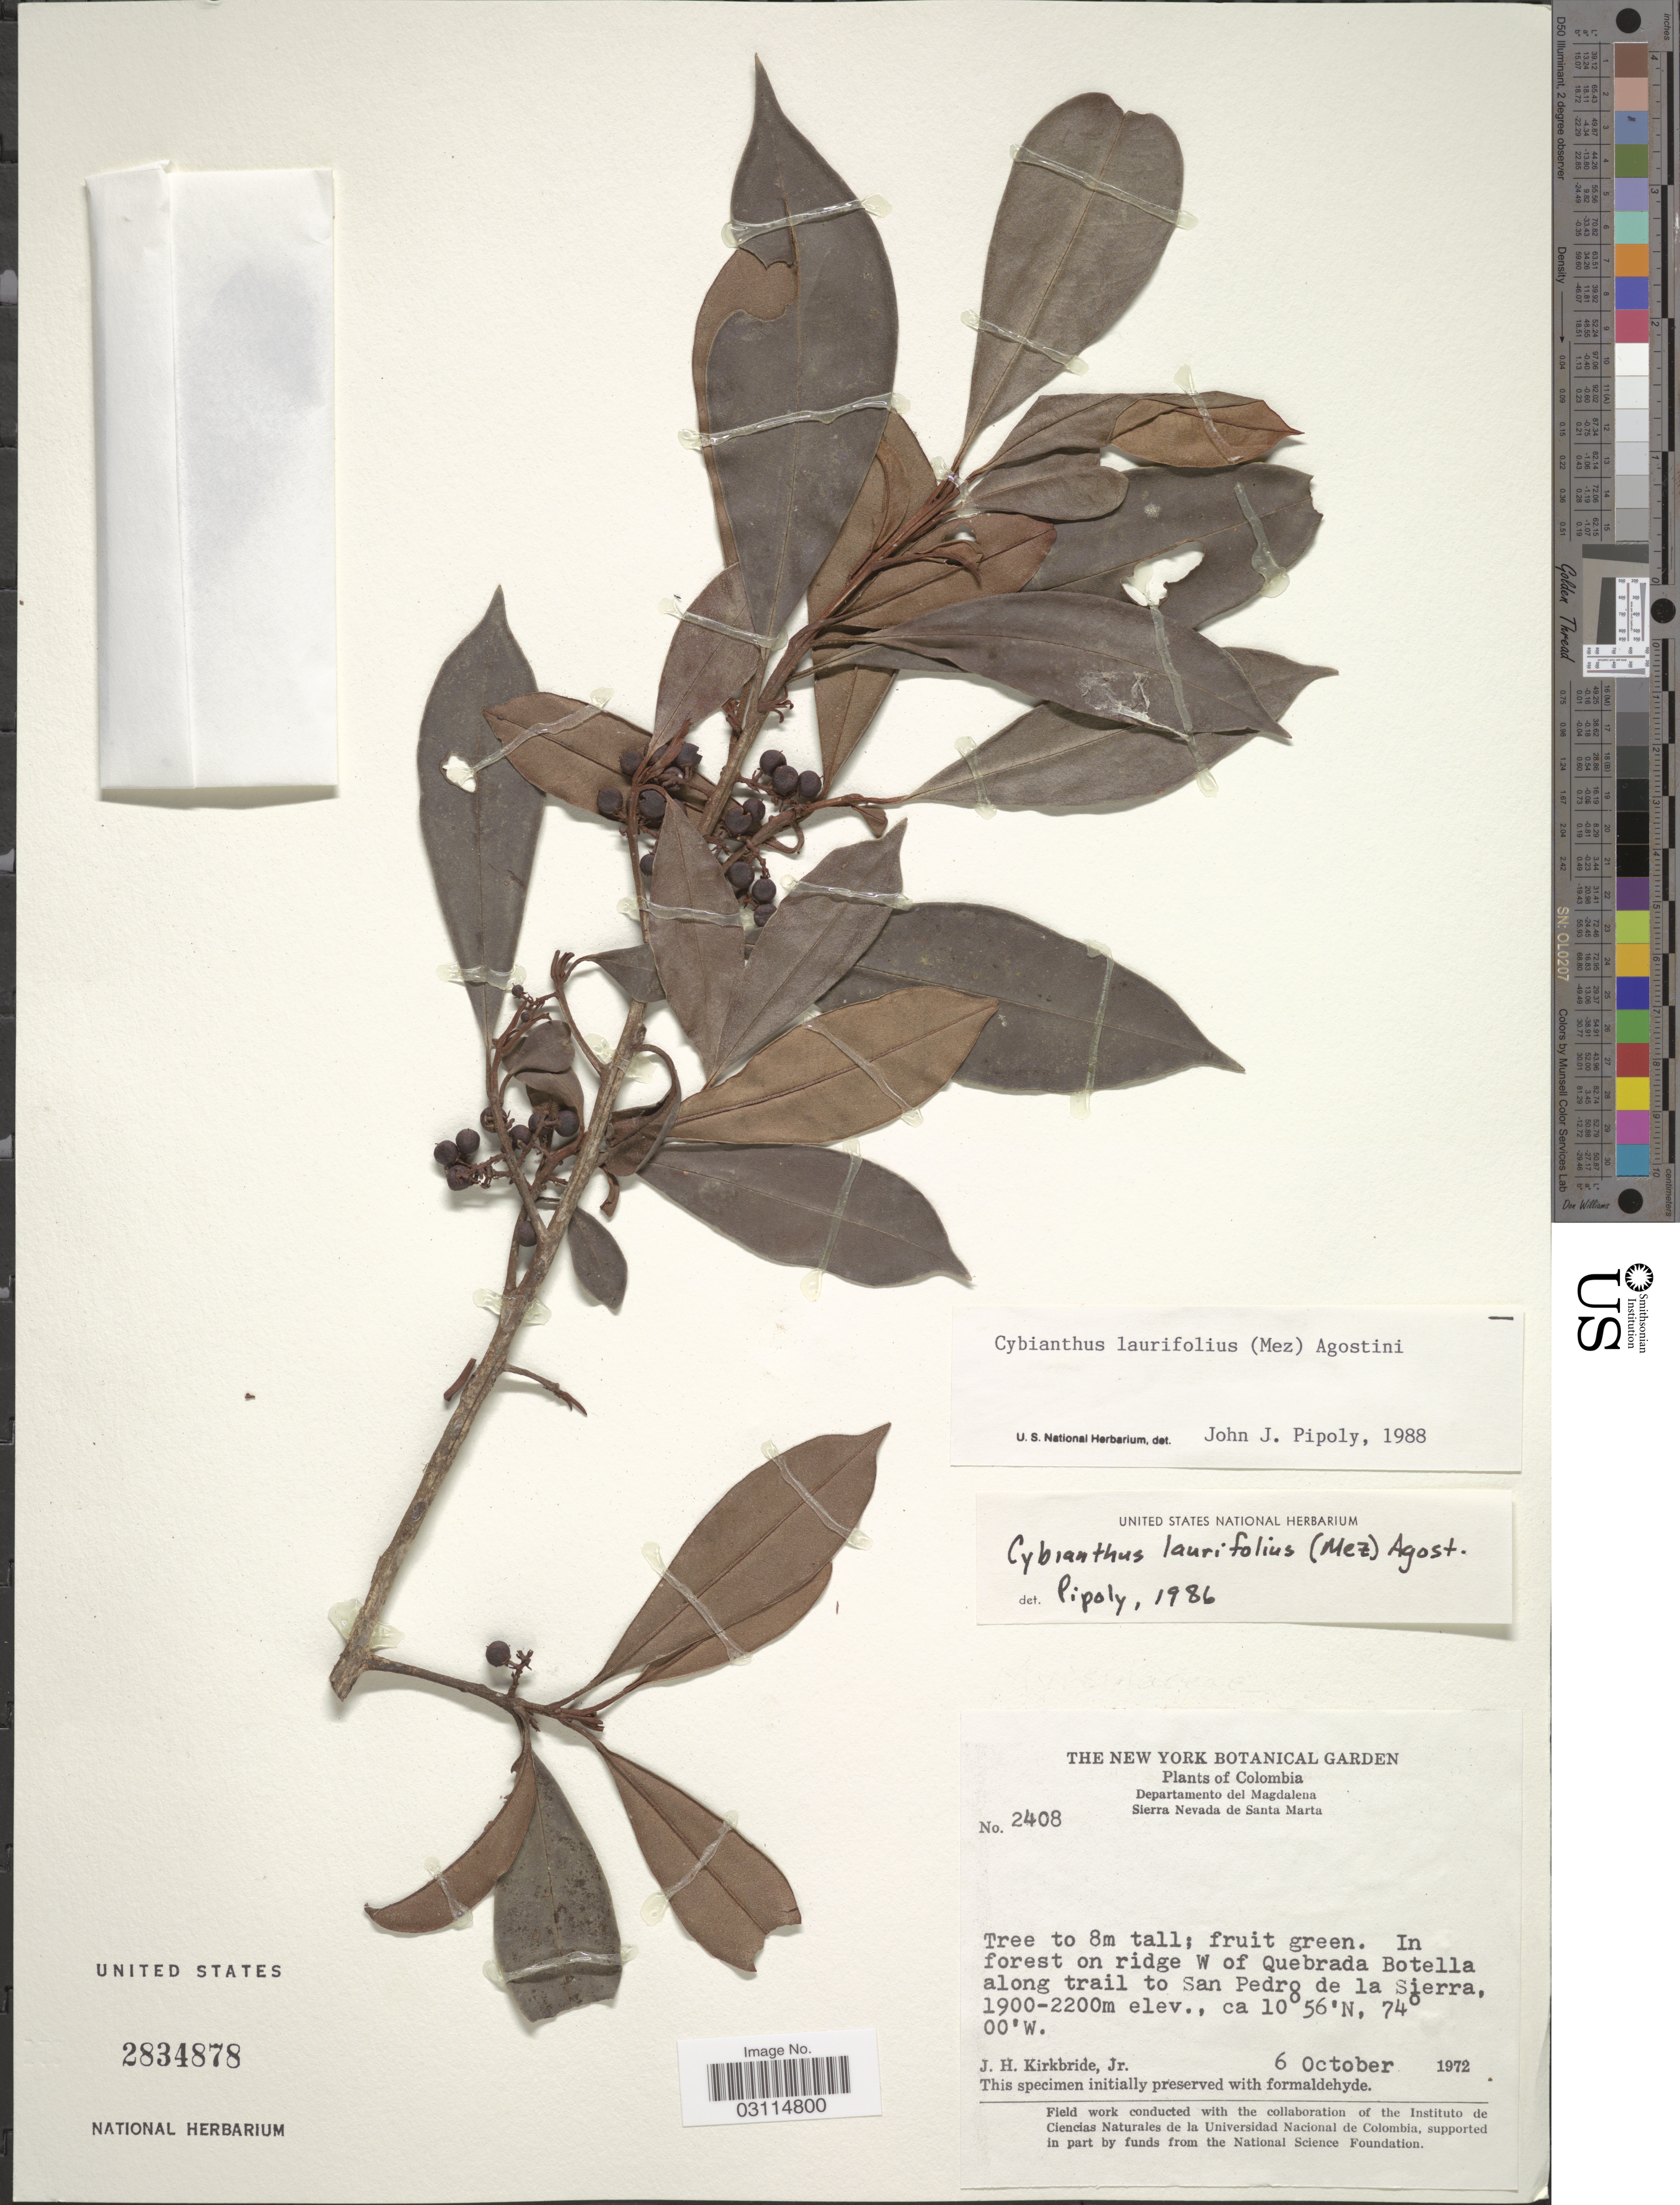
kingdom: Plantae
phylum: Tracheophyta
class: Magnoliopsida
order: Ericales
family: Primulaceae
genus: Cybianthus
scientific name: Cybianthus laurifolius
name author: (Mez) G. Agostini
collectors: J. H. Kirkbride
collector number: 2408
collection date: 1972-10-06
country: Colombia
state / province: Magdalena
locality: Departamento del Magdalena. Sierra Nevada de Santa Marta. In forest on ridge W of Quebrada Botella along trail to San Pedro de la Sierra.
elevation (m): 1900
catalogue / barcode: US 2834878